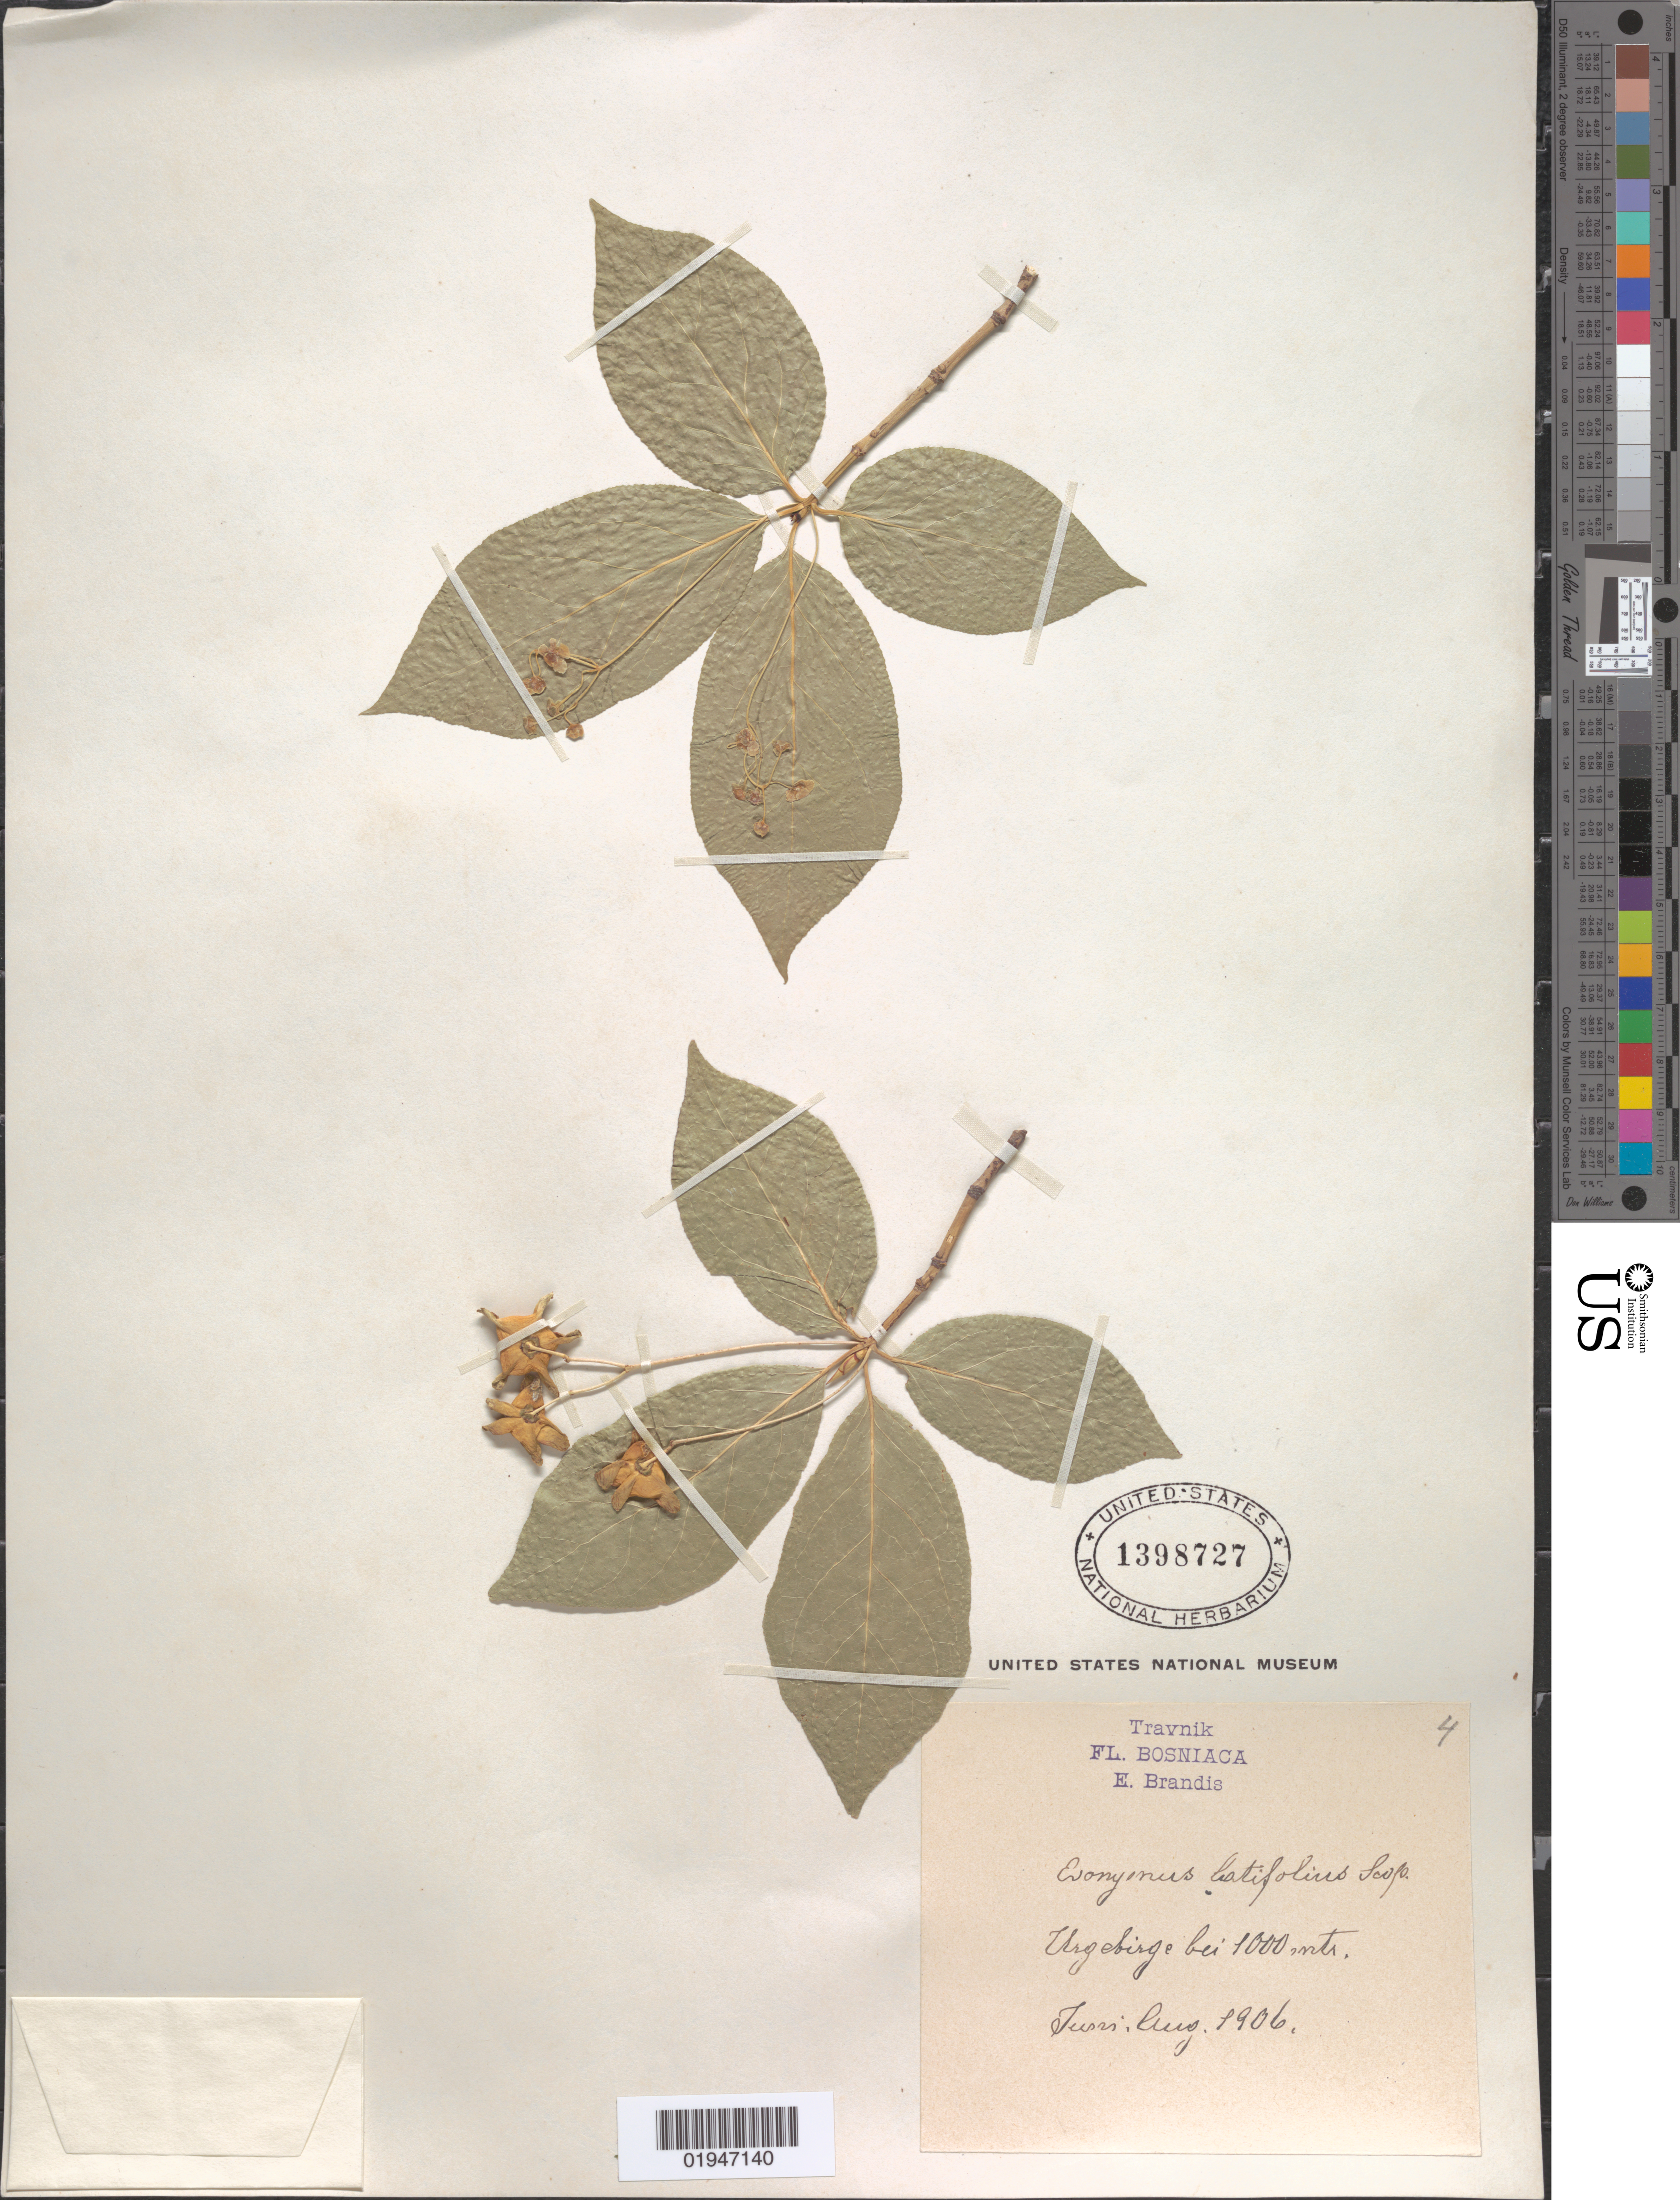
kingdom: Plantae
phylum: Tracheophyta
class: Magnoliopsida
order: Celastrales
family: Celastraceae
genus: Euonymus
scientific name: Euonymus latifolius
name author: (L.) Mill.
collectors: E. Brandis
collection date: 1906-08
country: Bosnia and Herzegovina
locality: Travnik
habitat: Urgebirge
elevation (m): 1000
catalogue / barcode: US 1398727